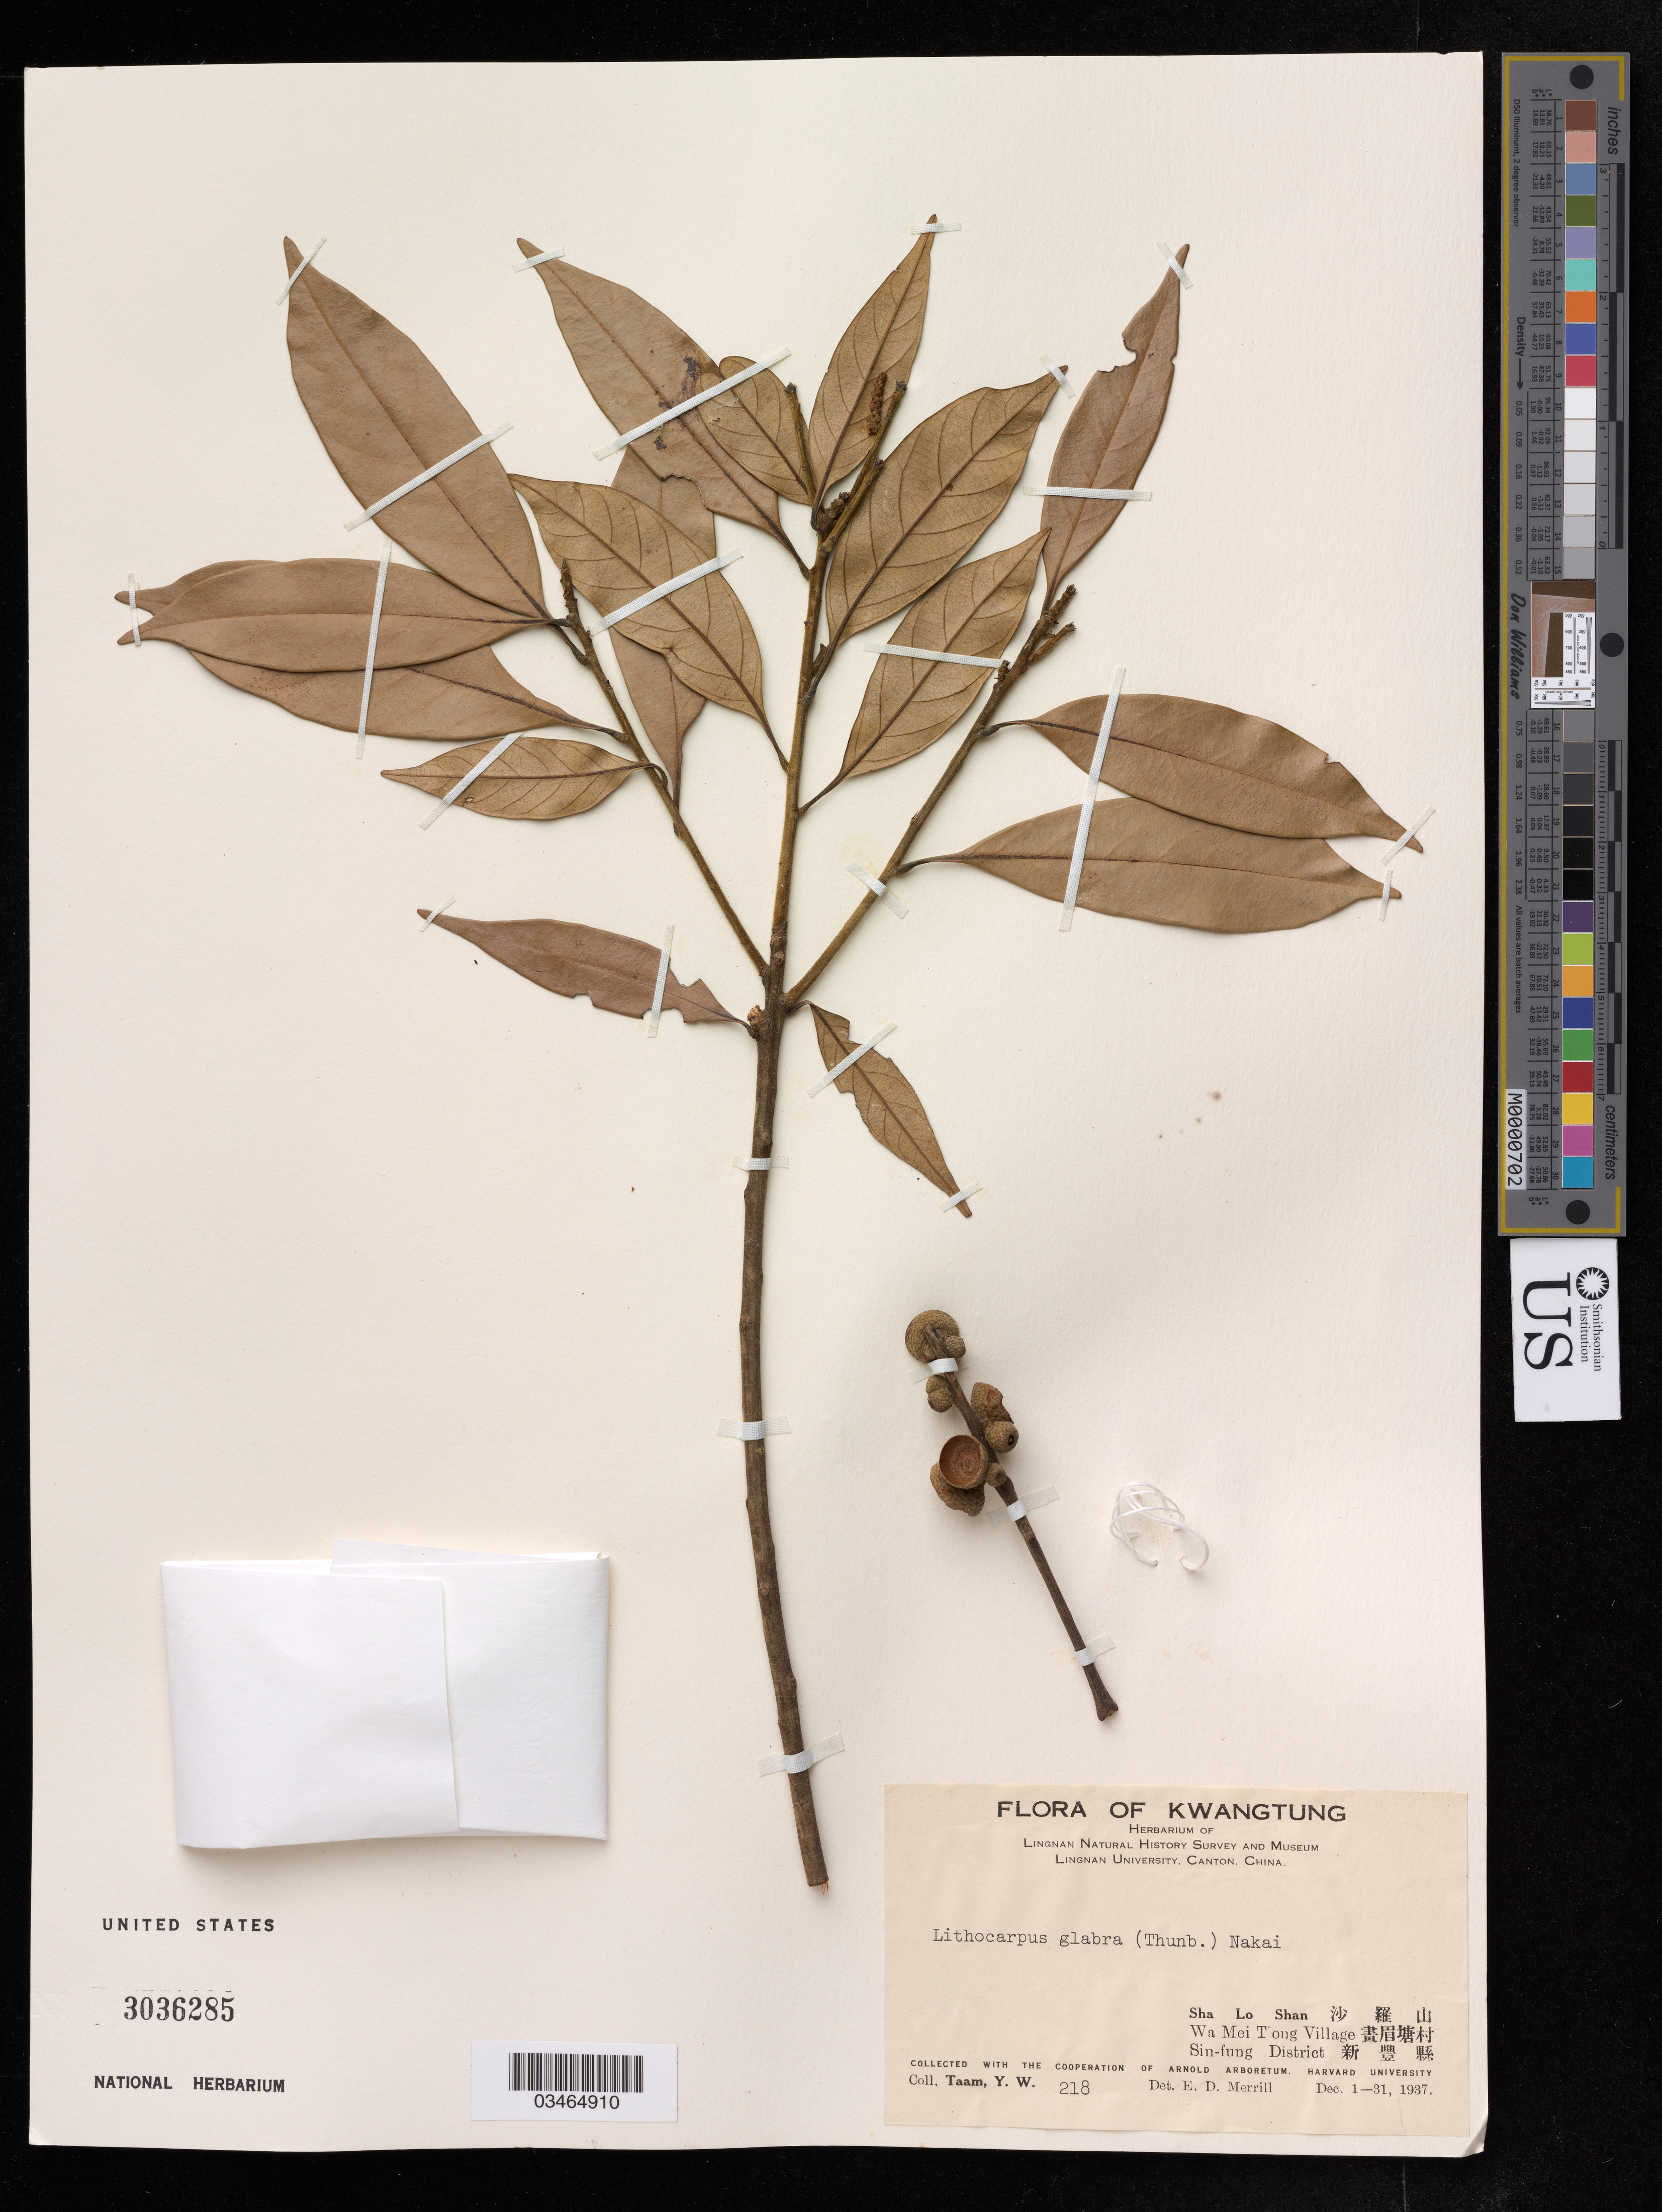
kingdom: Plantae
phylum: Tracheophyta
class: Magnoliopsida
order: Fagales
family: Fagaceae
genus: Lithocarpus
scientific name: Lithocarpus glaber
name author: (Thunb.) Nakai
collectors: Y. W. Taam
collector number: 218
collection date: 1937-12-01/1937-12-31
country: China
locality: Kwangtung. Sha Lo Shan. Wa Mei Toug Village. Sin-fung District.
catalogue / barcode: US 3036285